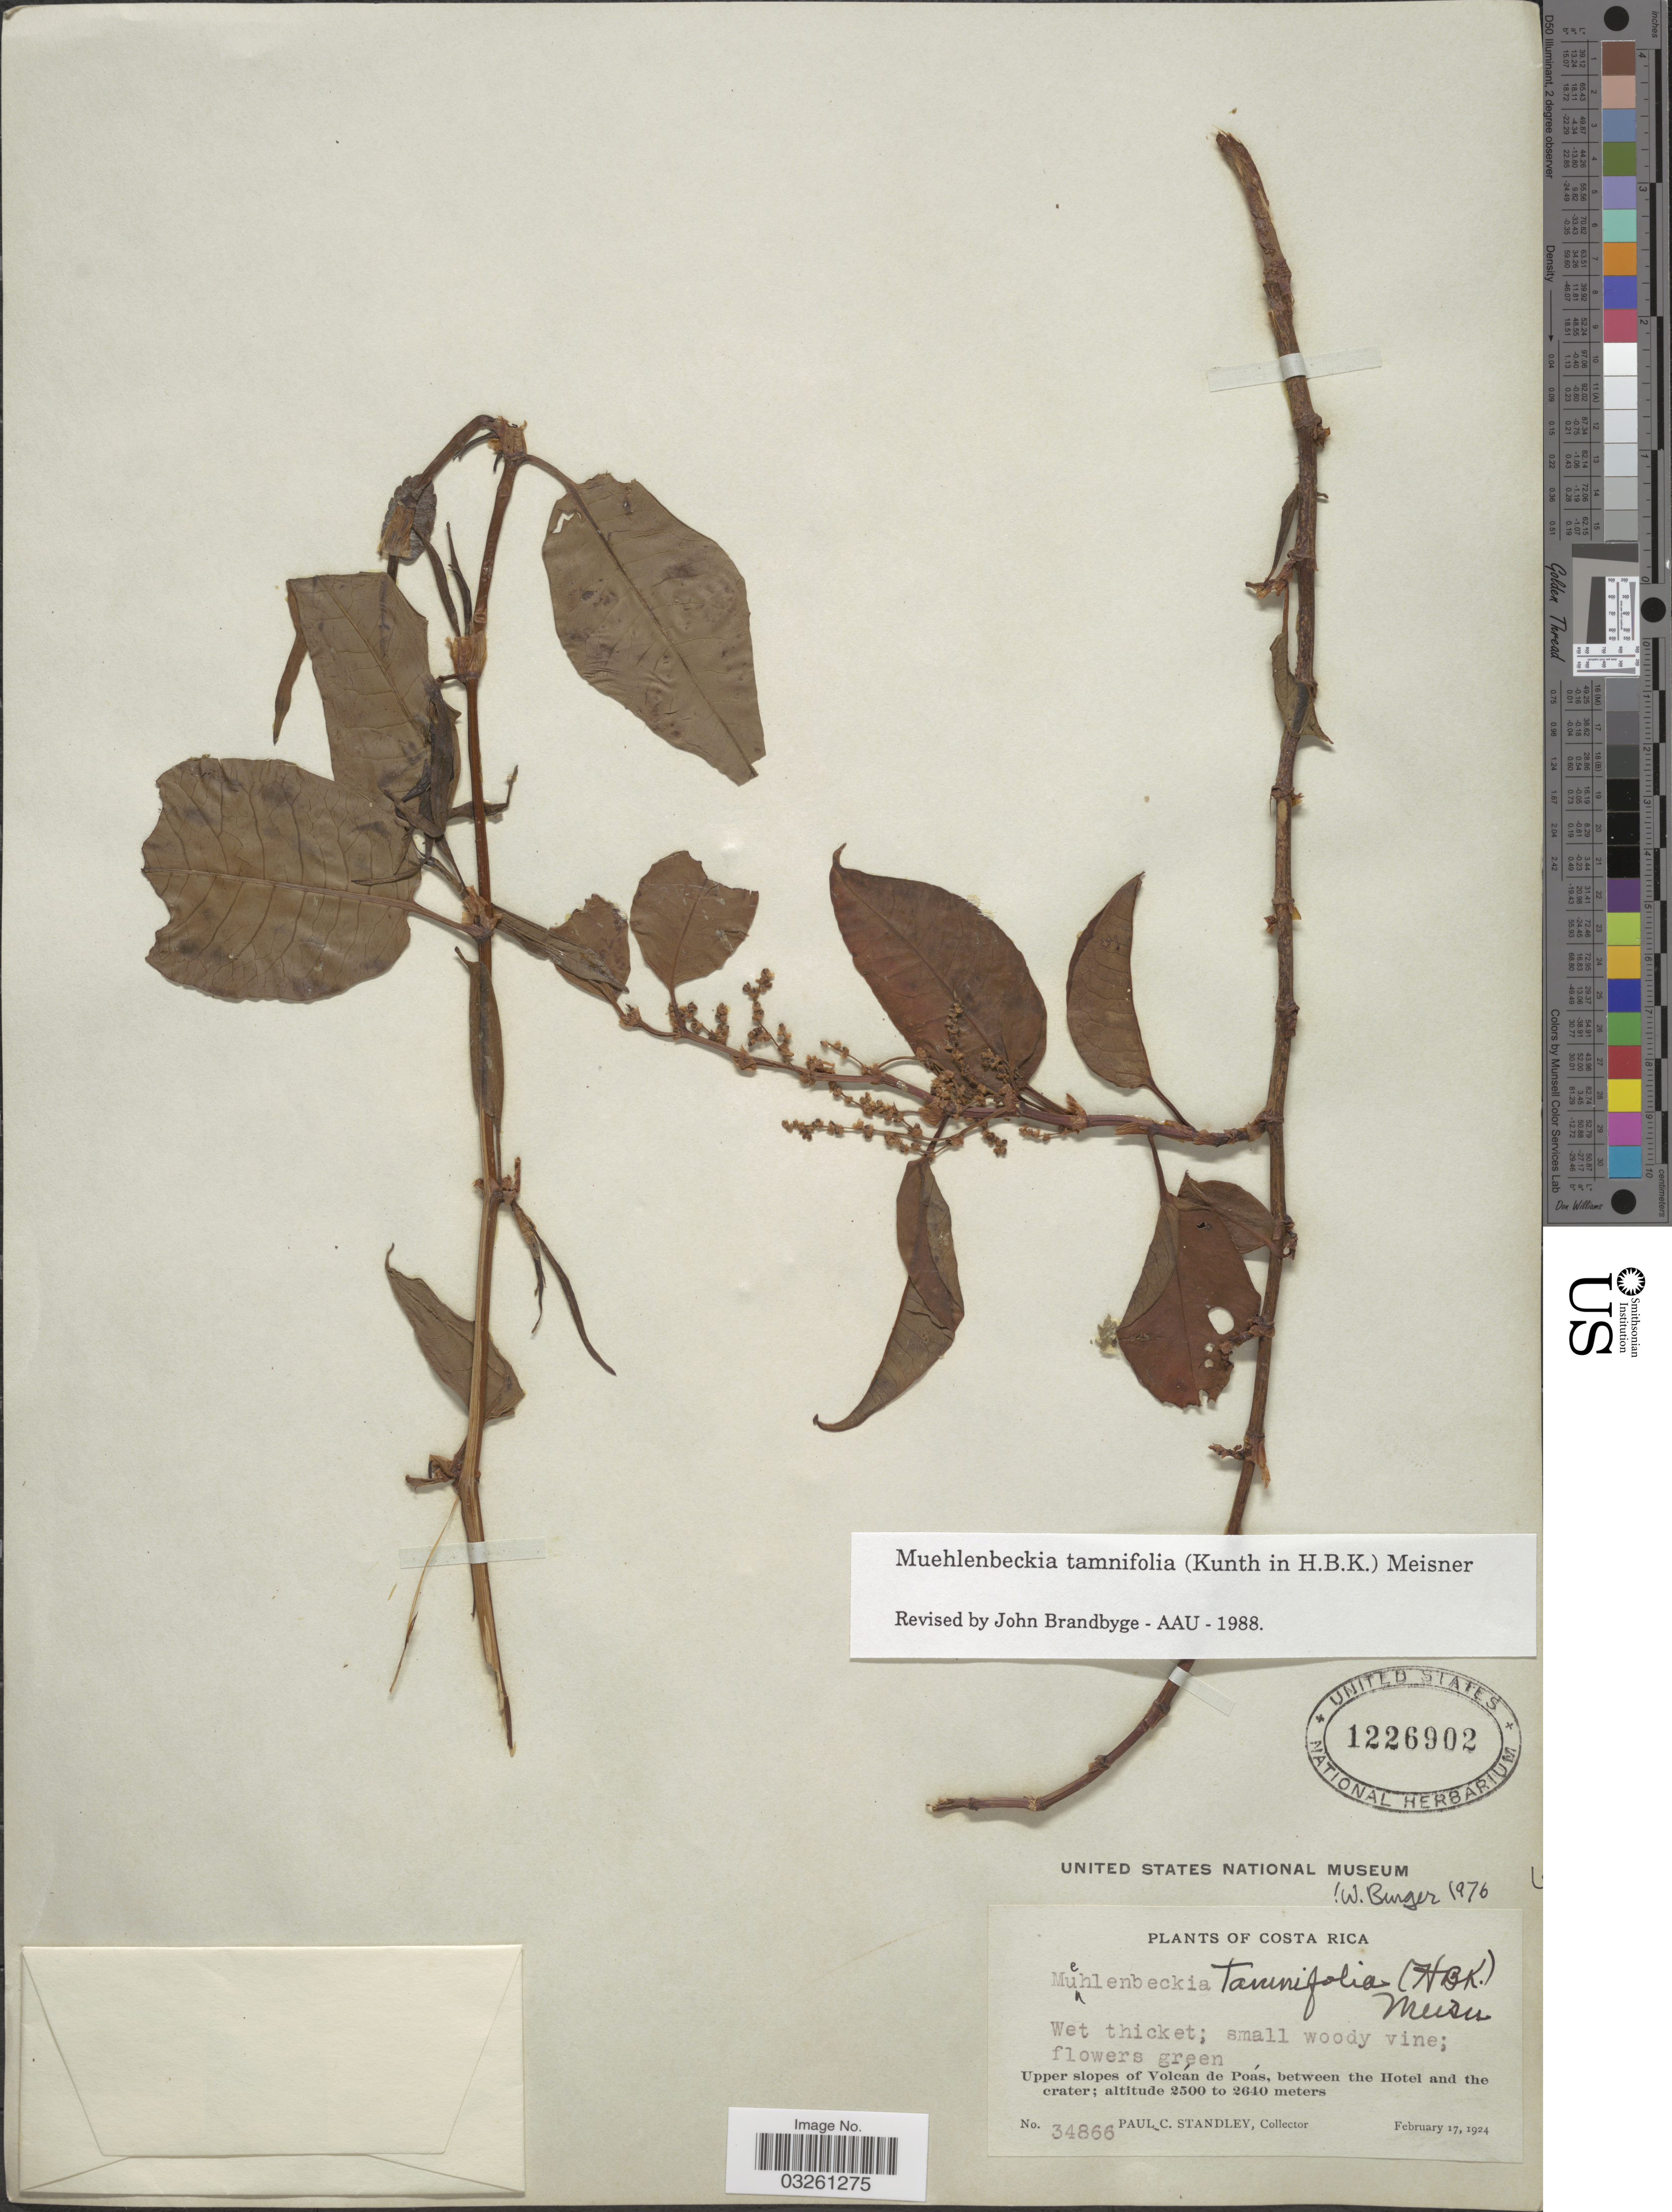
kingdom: Plantae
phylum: Tracheophyta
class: Magnoliopsida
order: Caryophyllales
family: Polygonaceae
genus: Muehlenbeckia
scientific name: Muehlenbeckia tamnifolia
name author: (Kunth) Meisn.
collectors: P. C. Standley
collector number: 34866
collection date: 1924-02-17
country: Costa Rica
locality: Upper slopes of Volcán de Poás, between the Hotel and the crater.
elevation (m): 2500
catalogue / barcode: US 1226902